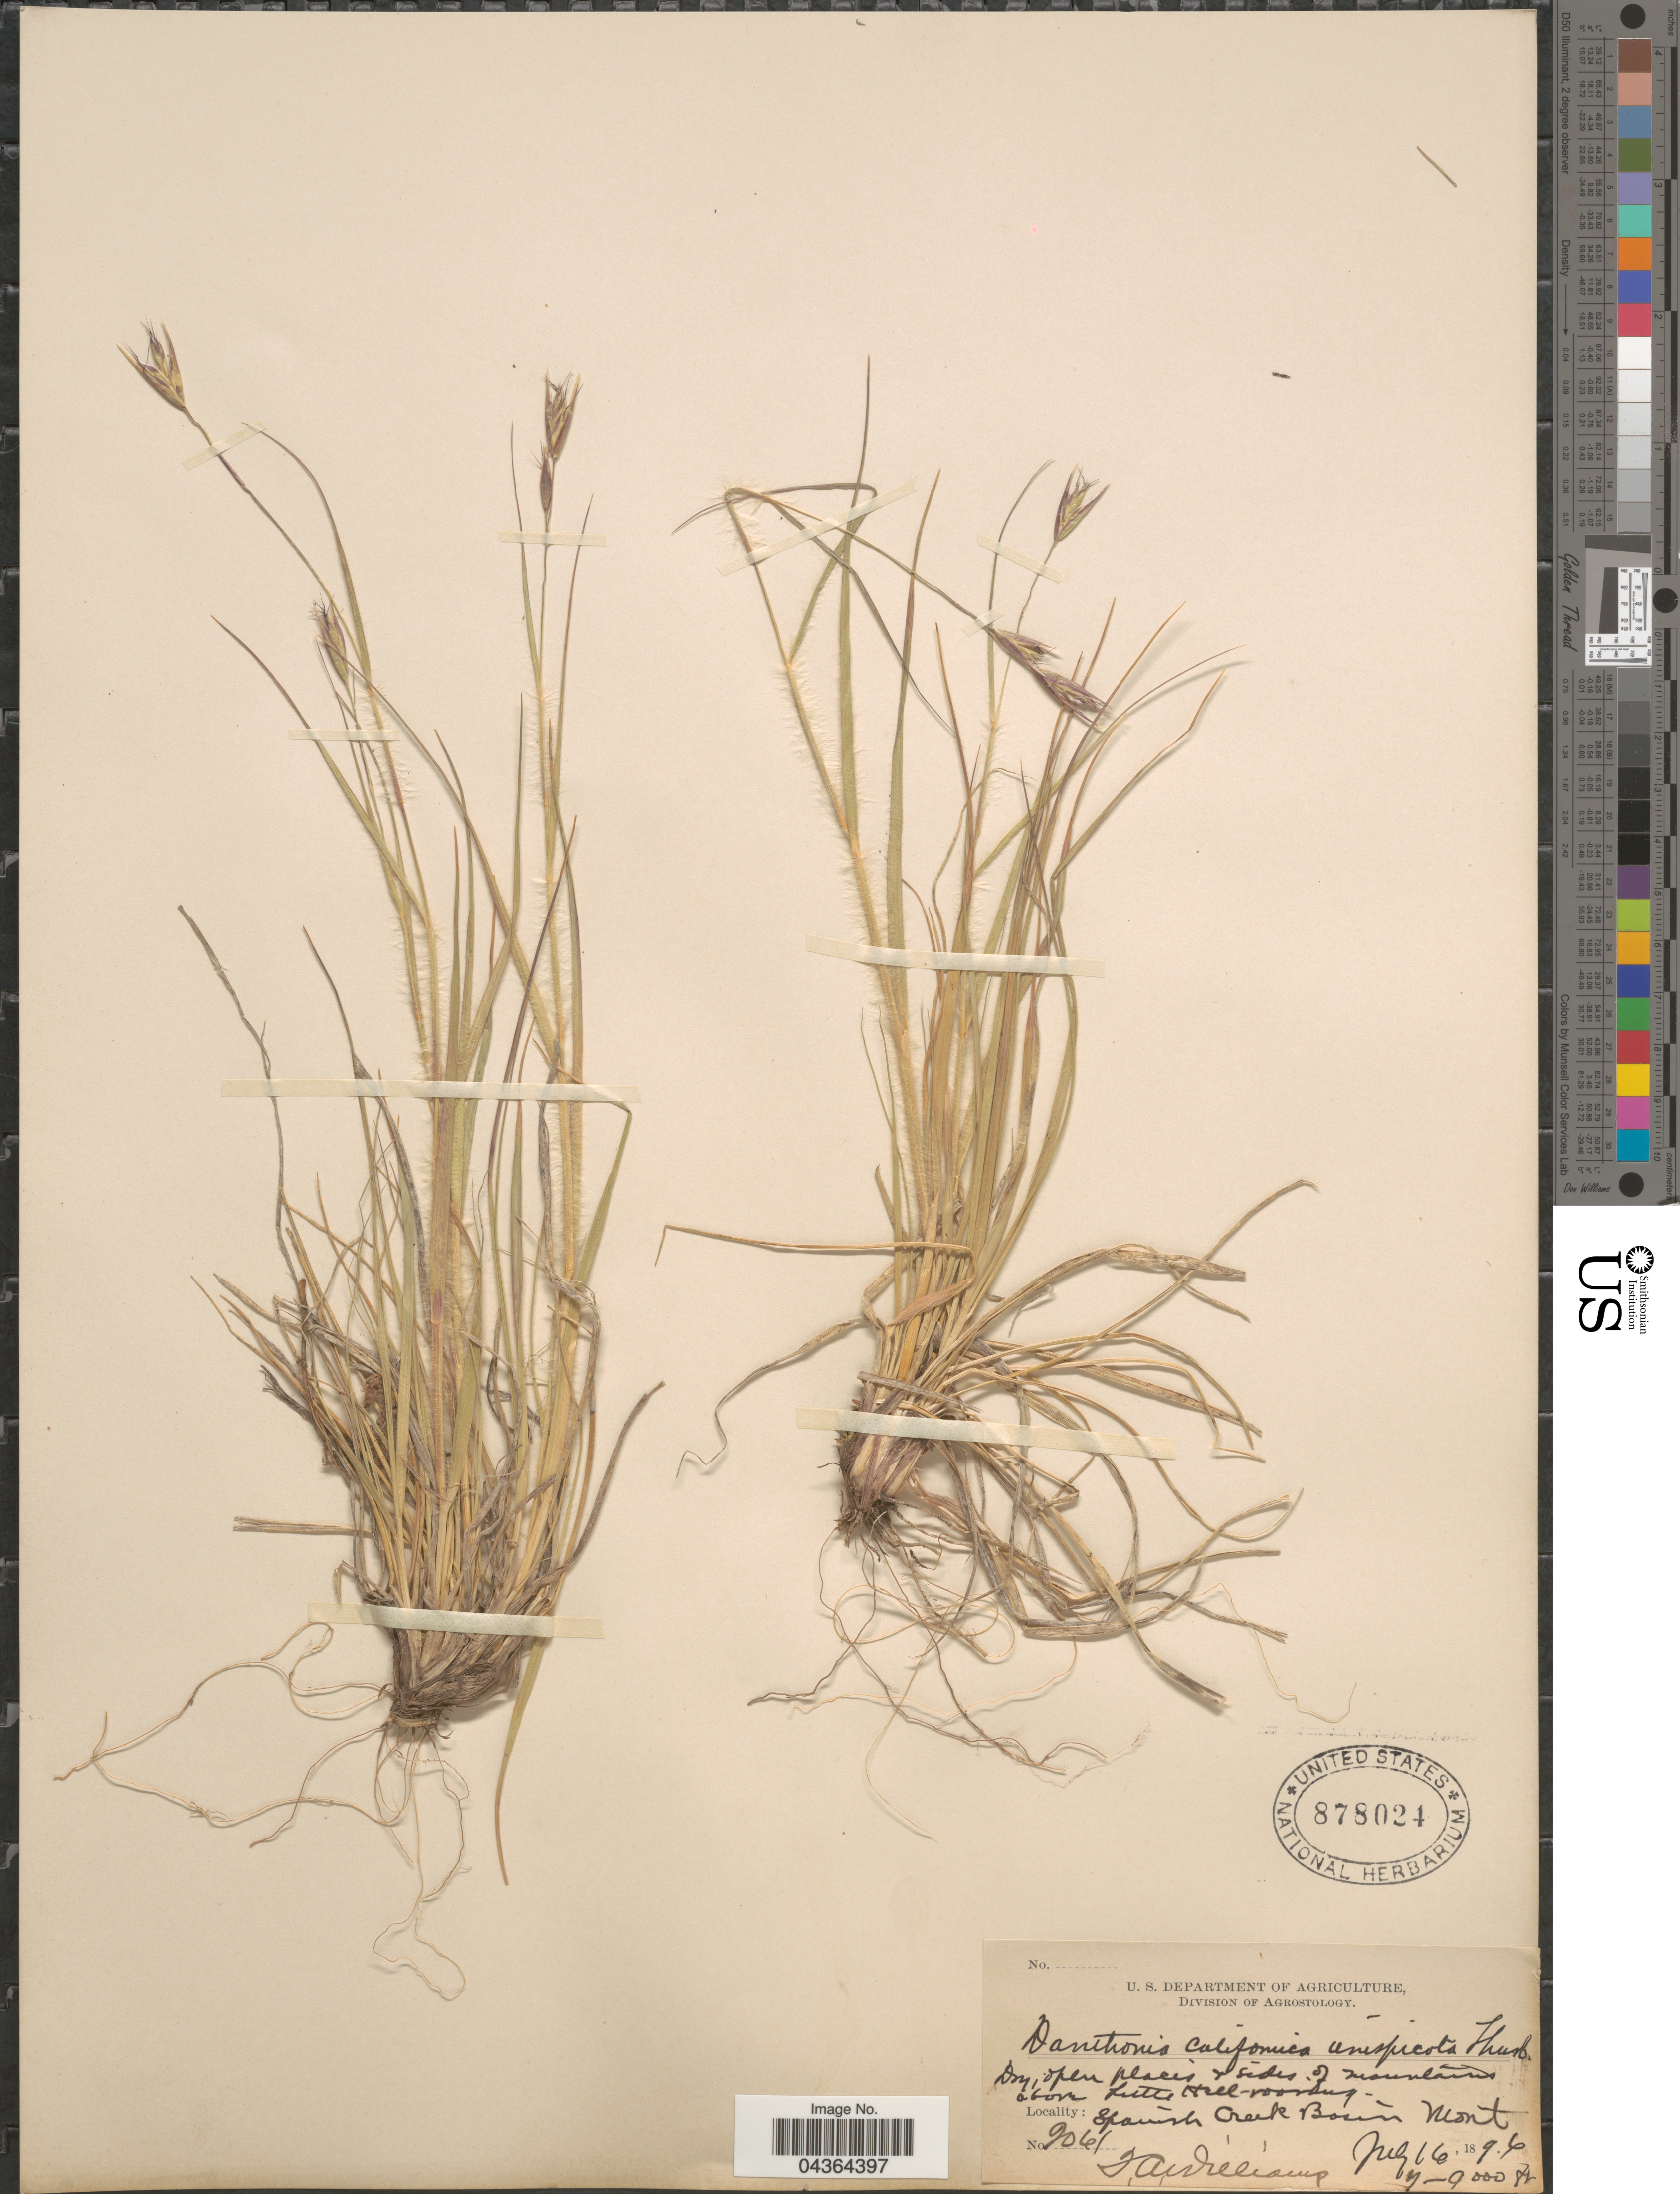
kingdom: Plantae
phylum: Tracheophyta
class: Liliopsida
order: Poales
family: Poaceae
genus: Danthonia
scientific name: Danthonia unispicata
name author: (Thurb.) Munro ex Macoun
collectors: T. Williams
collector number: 2061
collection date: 1896-07-16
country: United States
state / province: Montana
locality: Spanish Creek Basin.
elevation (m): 2134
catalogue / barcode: US 878024